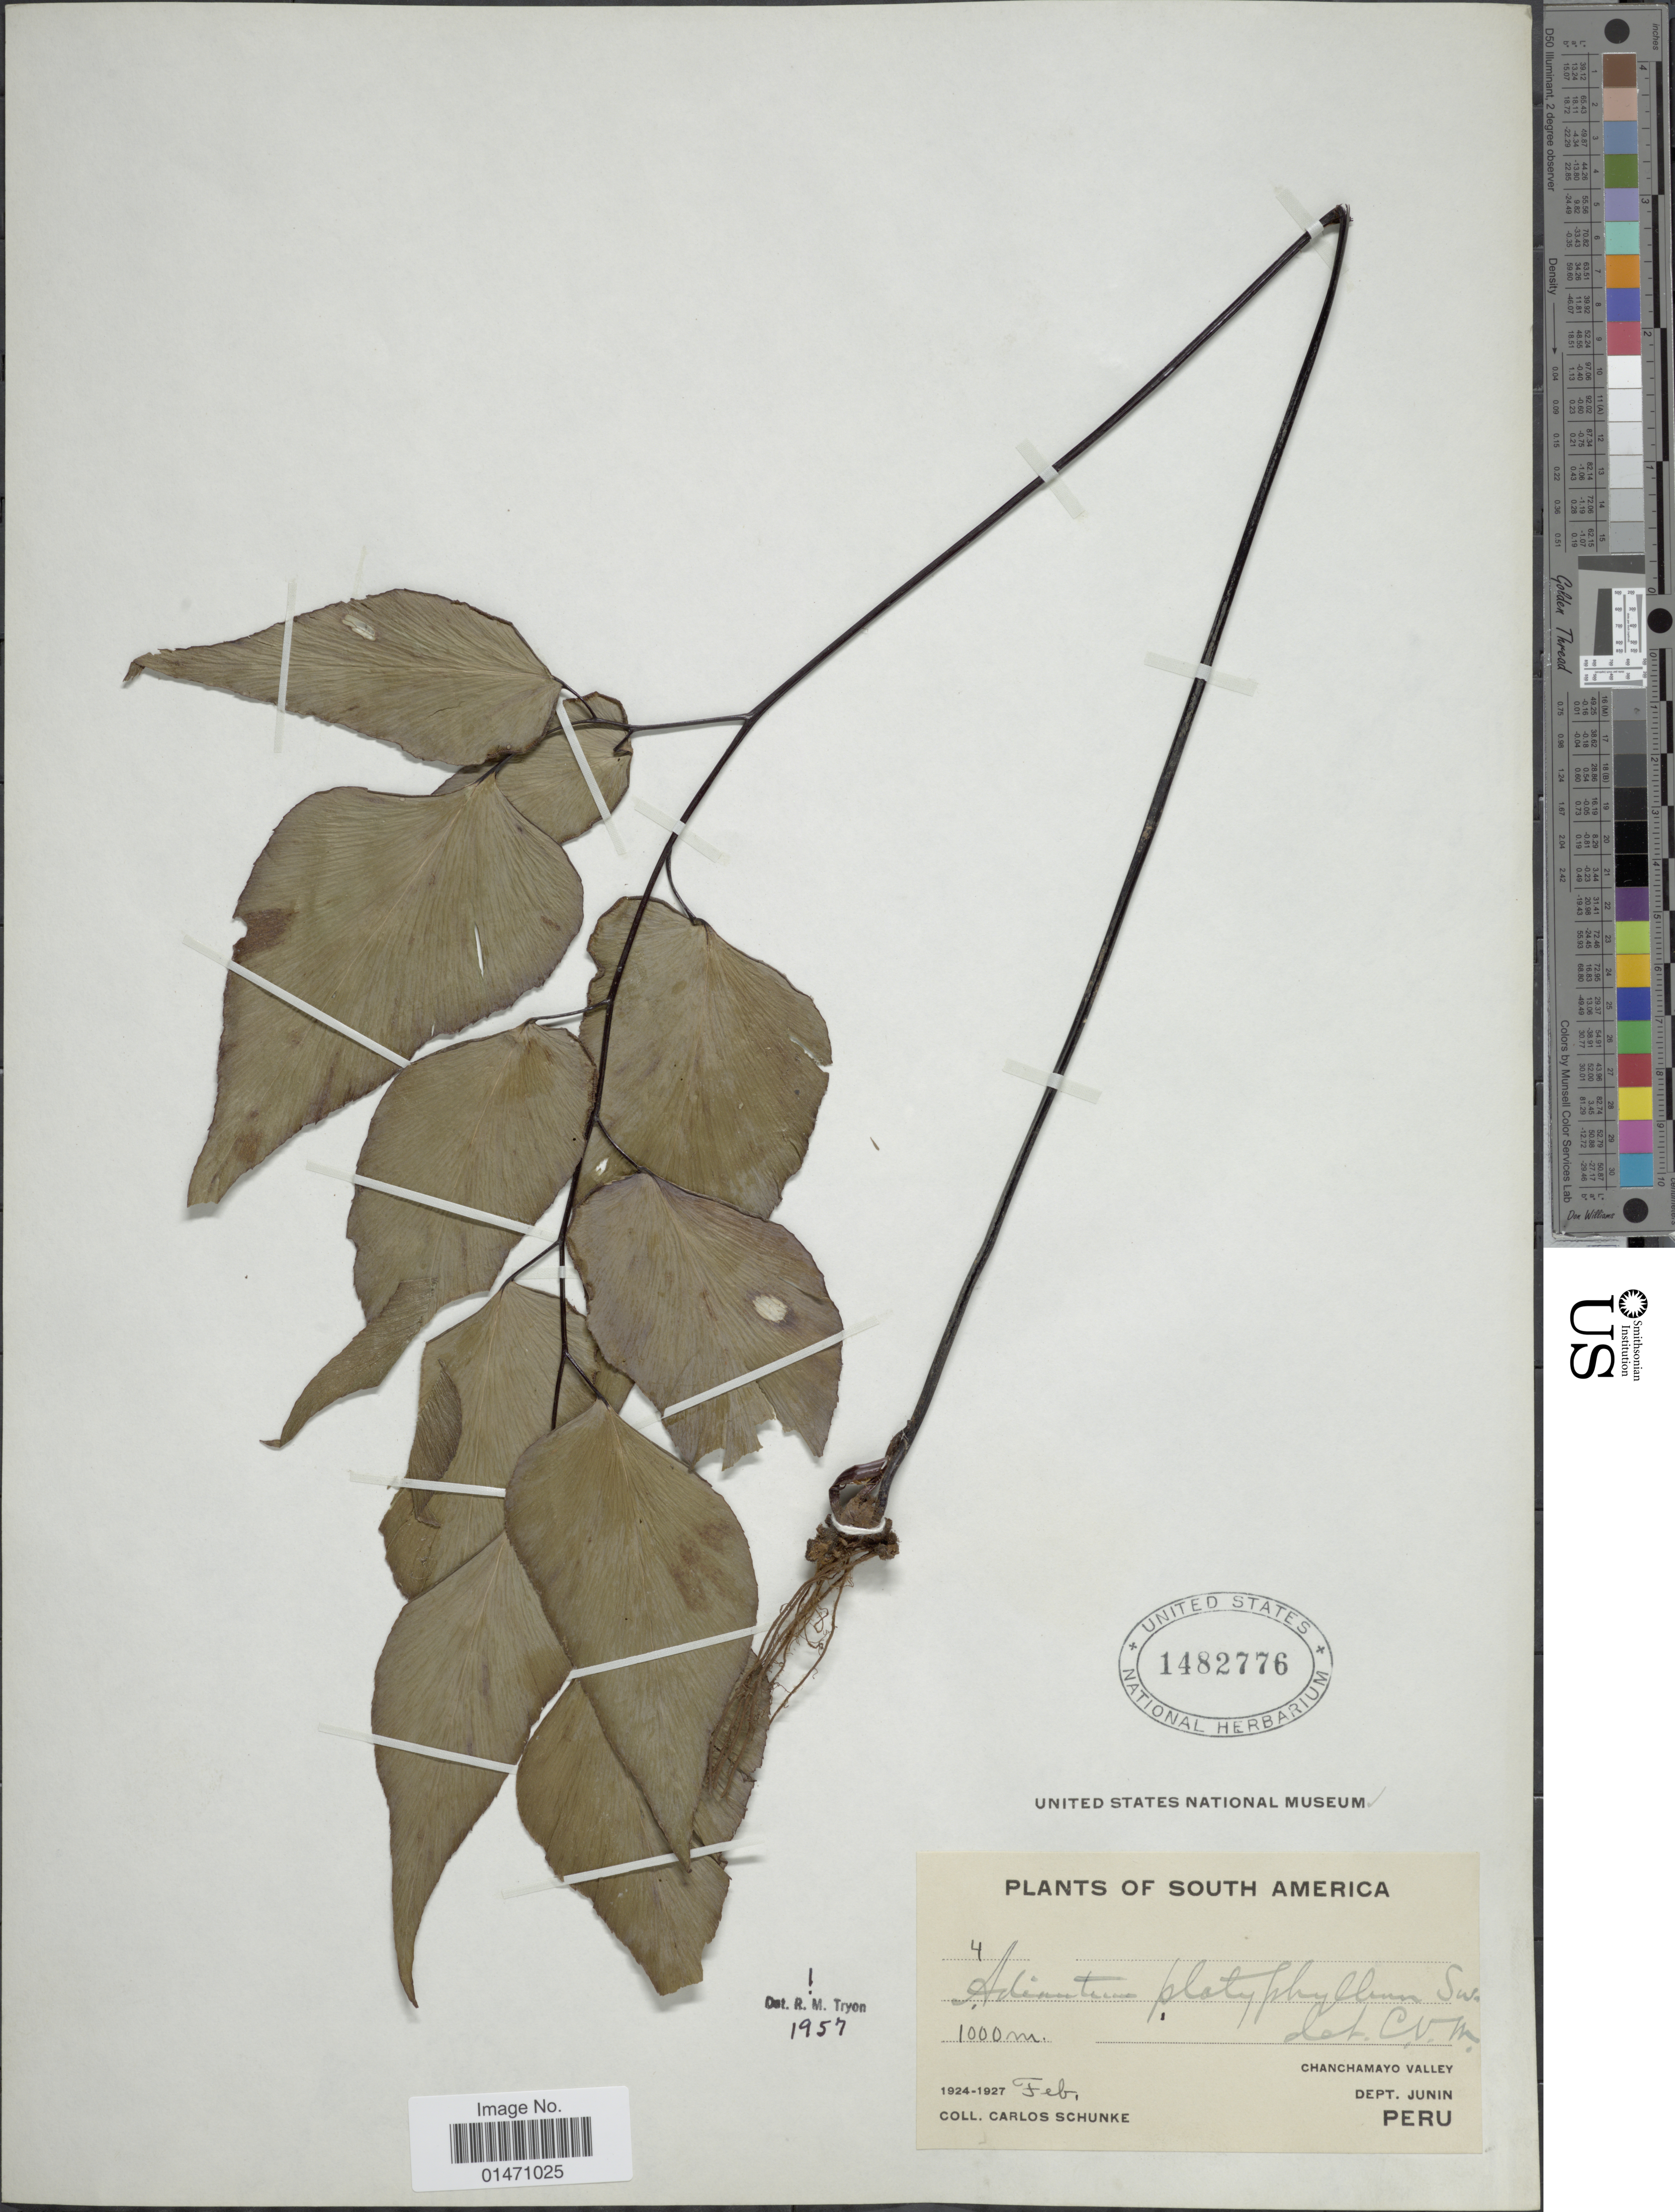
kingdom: Plantae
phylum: Tracheophyta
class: Polypodiopsida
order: Polypodiales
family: Pteridaceae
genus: Adiantum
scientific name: Adiantum platyphyllum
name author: Sw.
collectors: C. Schunke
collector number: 4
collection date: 1924-02/1927-02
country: Peru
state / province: Junín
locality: South America, Chanchamayo Valley, dept. Junin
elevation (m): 1000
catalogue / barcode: US 1482776